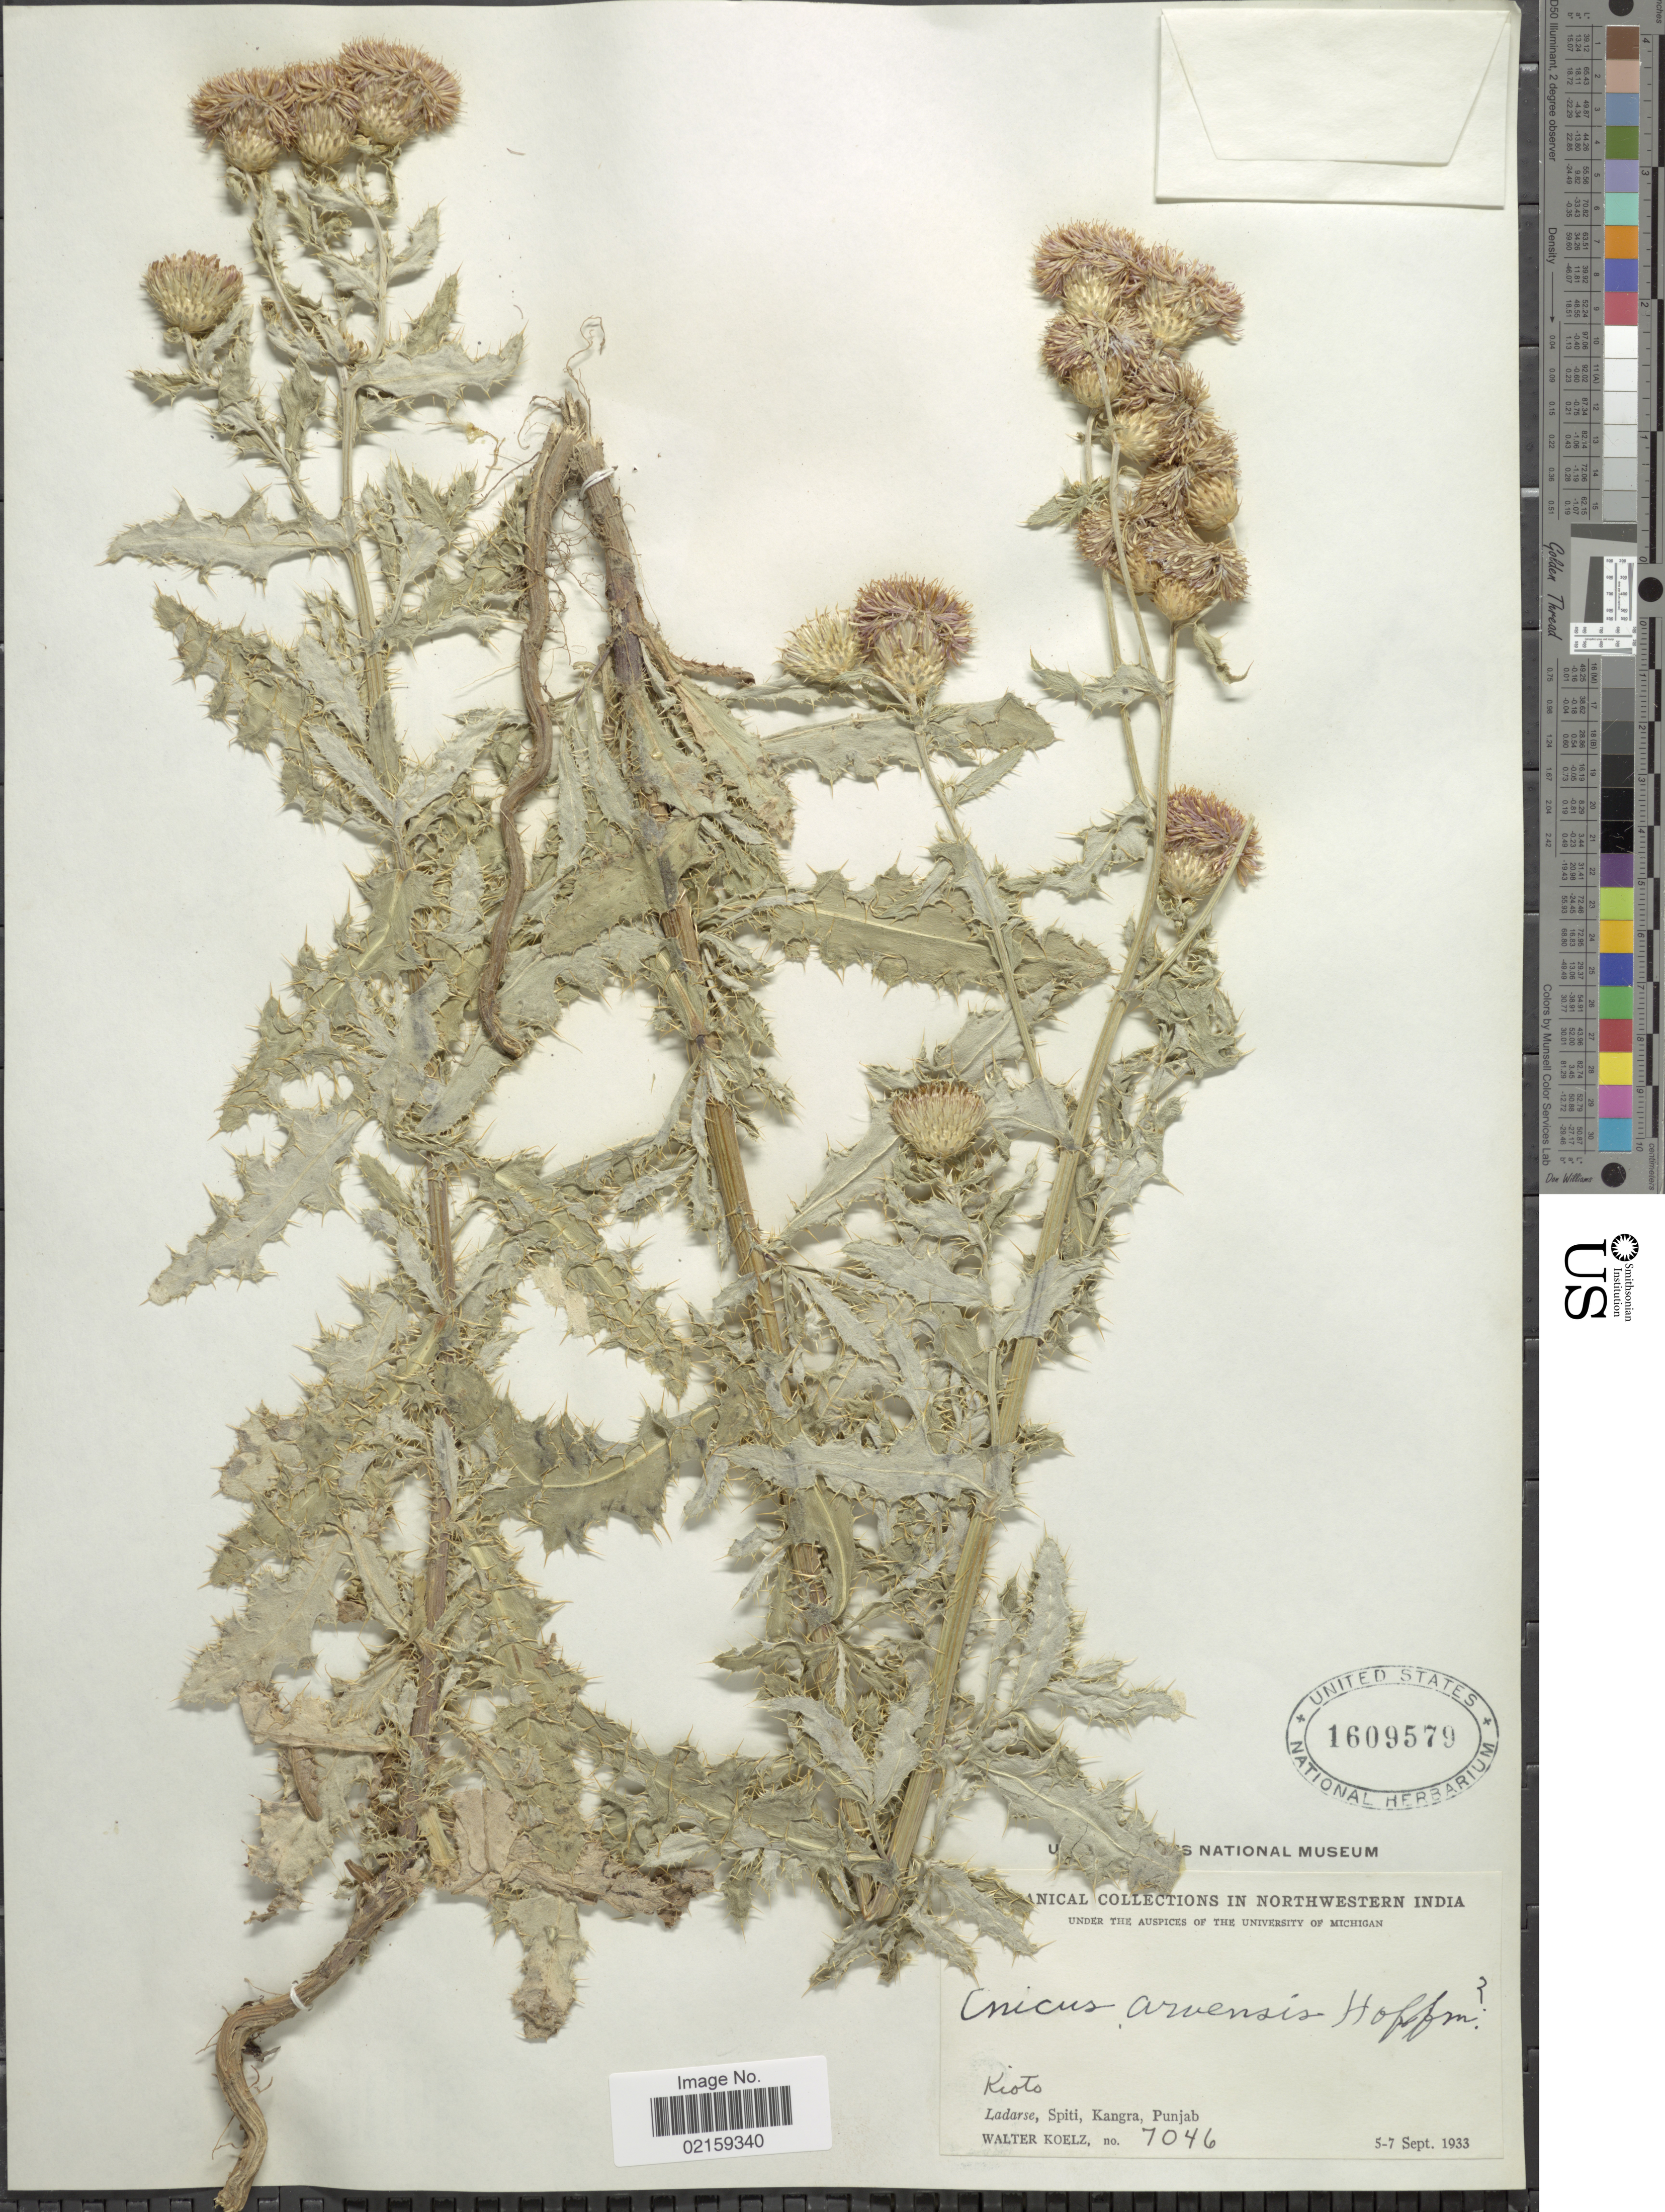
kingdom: Plantae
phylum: Tracheophyta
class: Magnoliopsida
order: Asterales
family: Asteraceae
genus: Cirsium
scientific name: Cirsium arvense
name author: (L.) Scop.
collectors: W. N. Koelz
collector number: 7046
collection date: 1933-09-05/1933-09-07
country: India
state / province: Himachal Pradesh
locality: Kiots. Ladarse, Spiti, Kangra, Punjab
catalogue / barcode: US 1609579